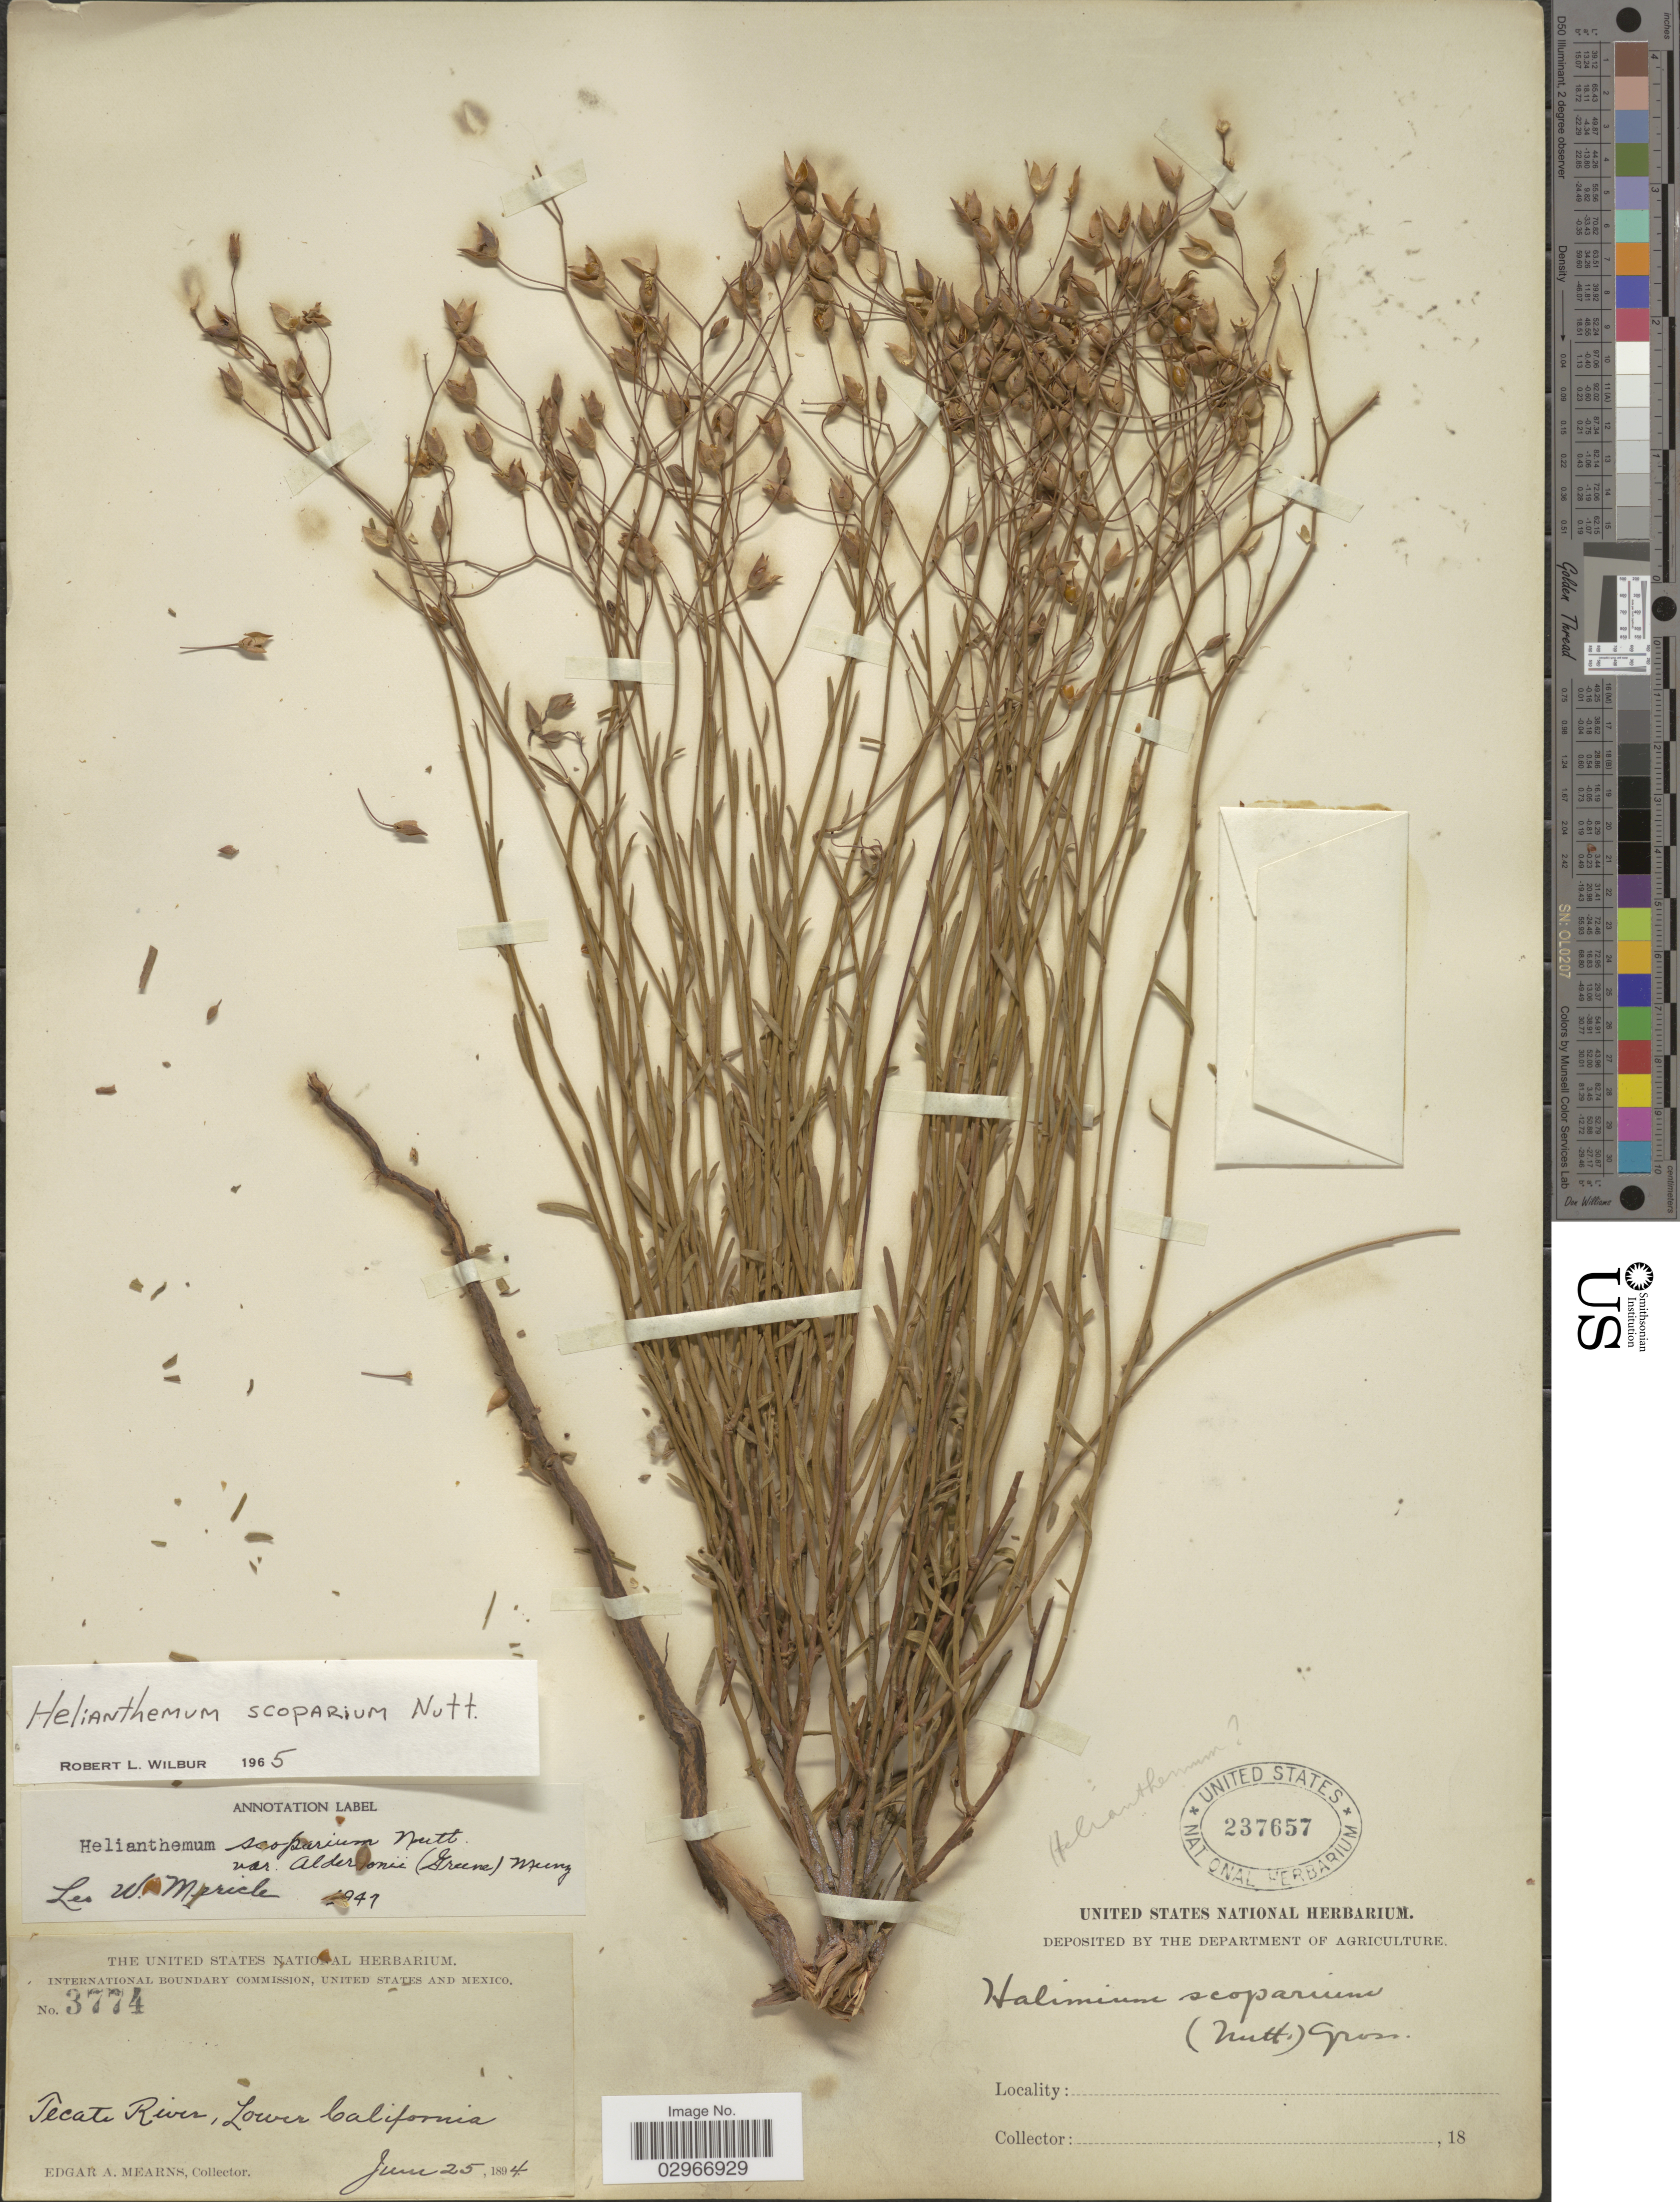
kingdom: Plantae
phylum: Tracheophyta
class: Magnoliopsida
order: Malvales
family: Cistaceae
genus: Helianthemum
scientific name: Helianthemum scoparium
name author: Nutt. ex Torr. & A. Gray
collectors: E. A. Mearns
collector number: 3774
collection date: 1894-06-25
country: Mexico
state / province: Baja California Norte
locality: Tecate River, Lower California.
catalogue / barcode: US 237657